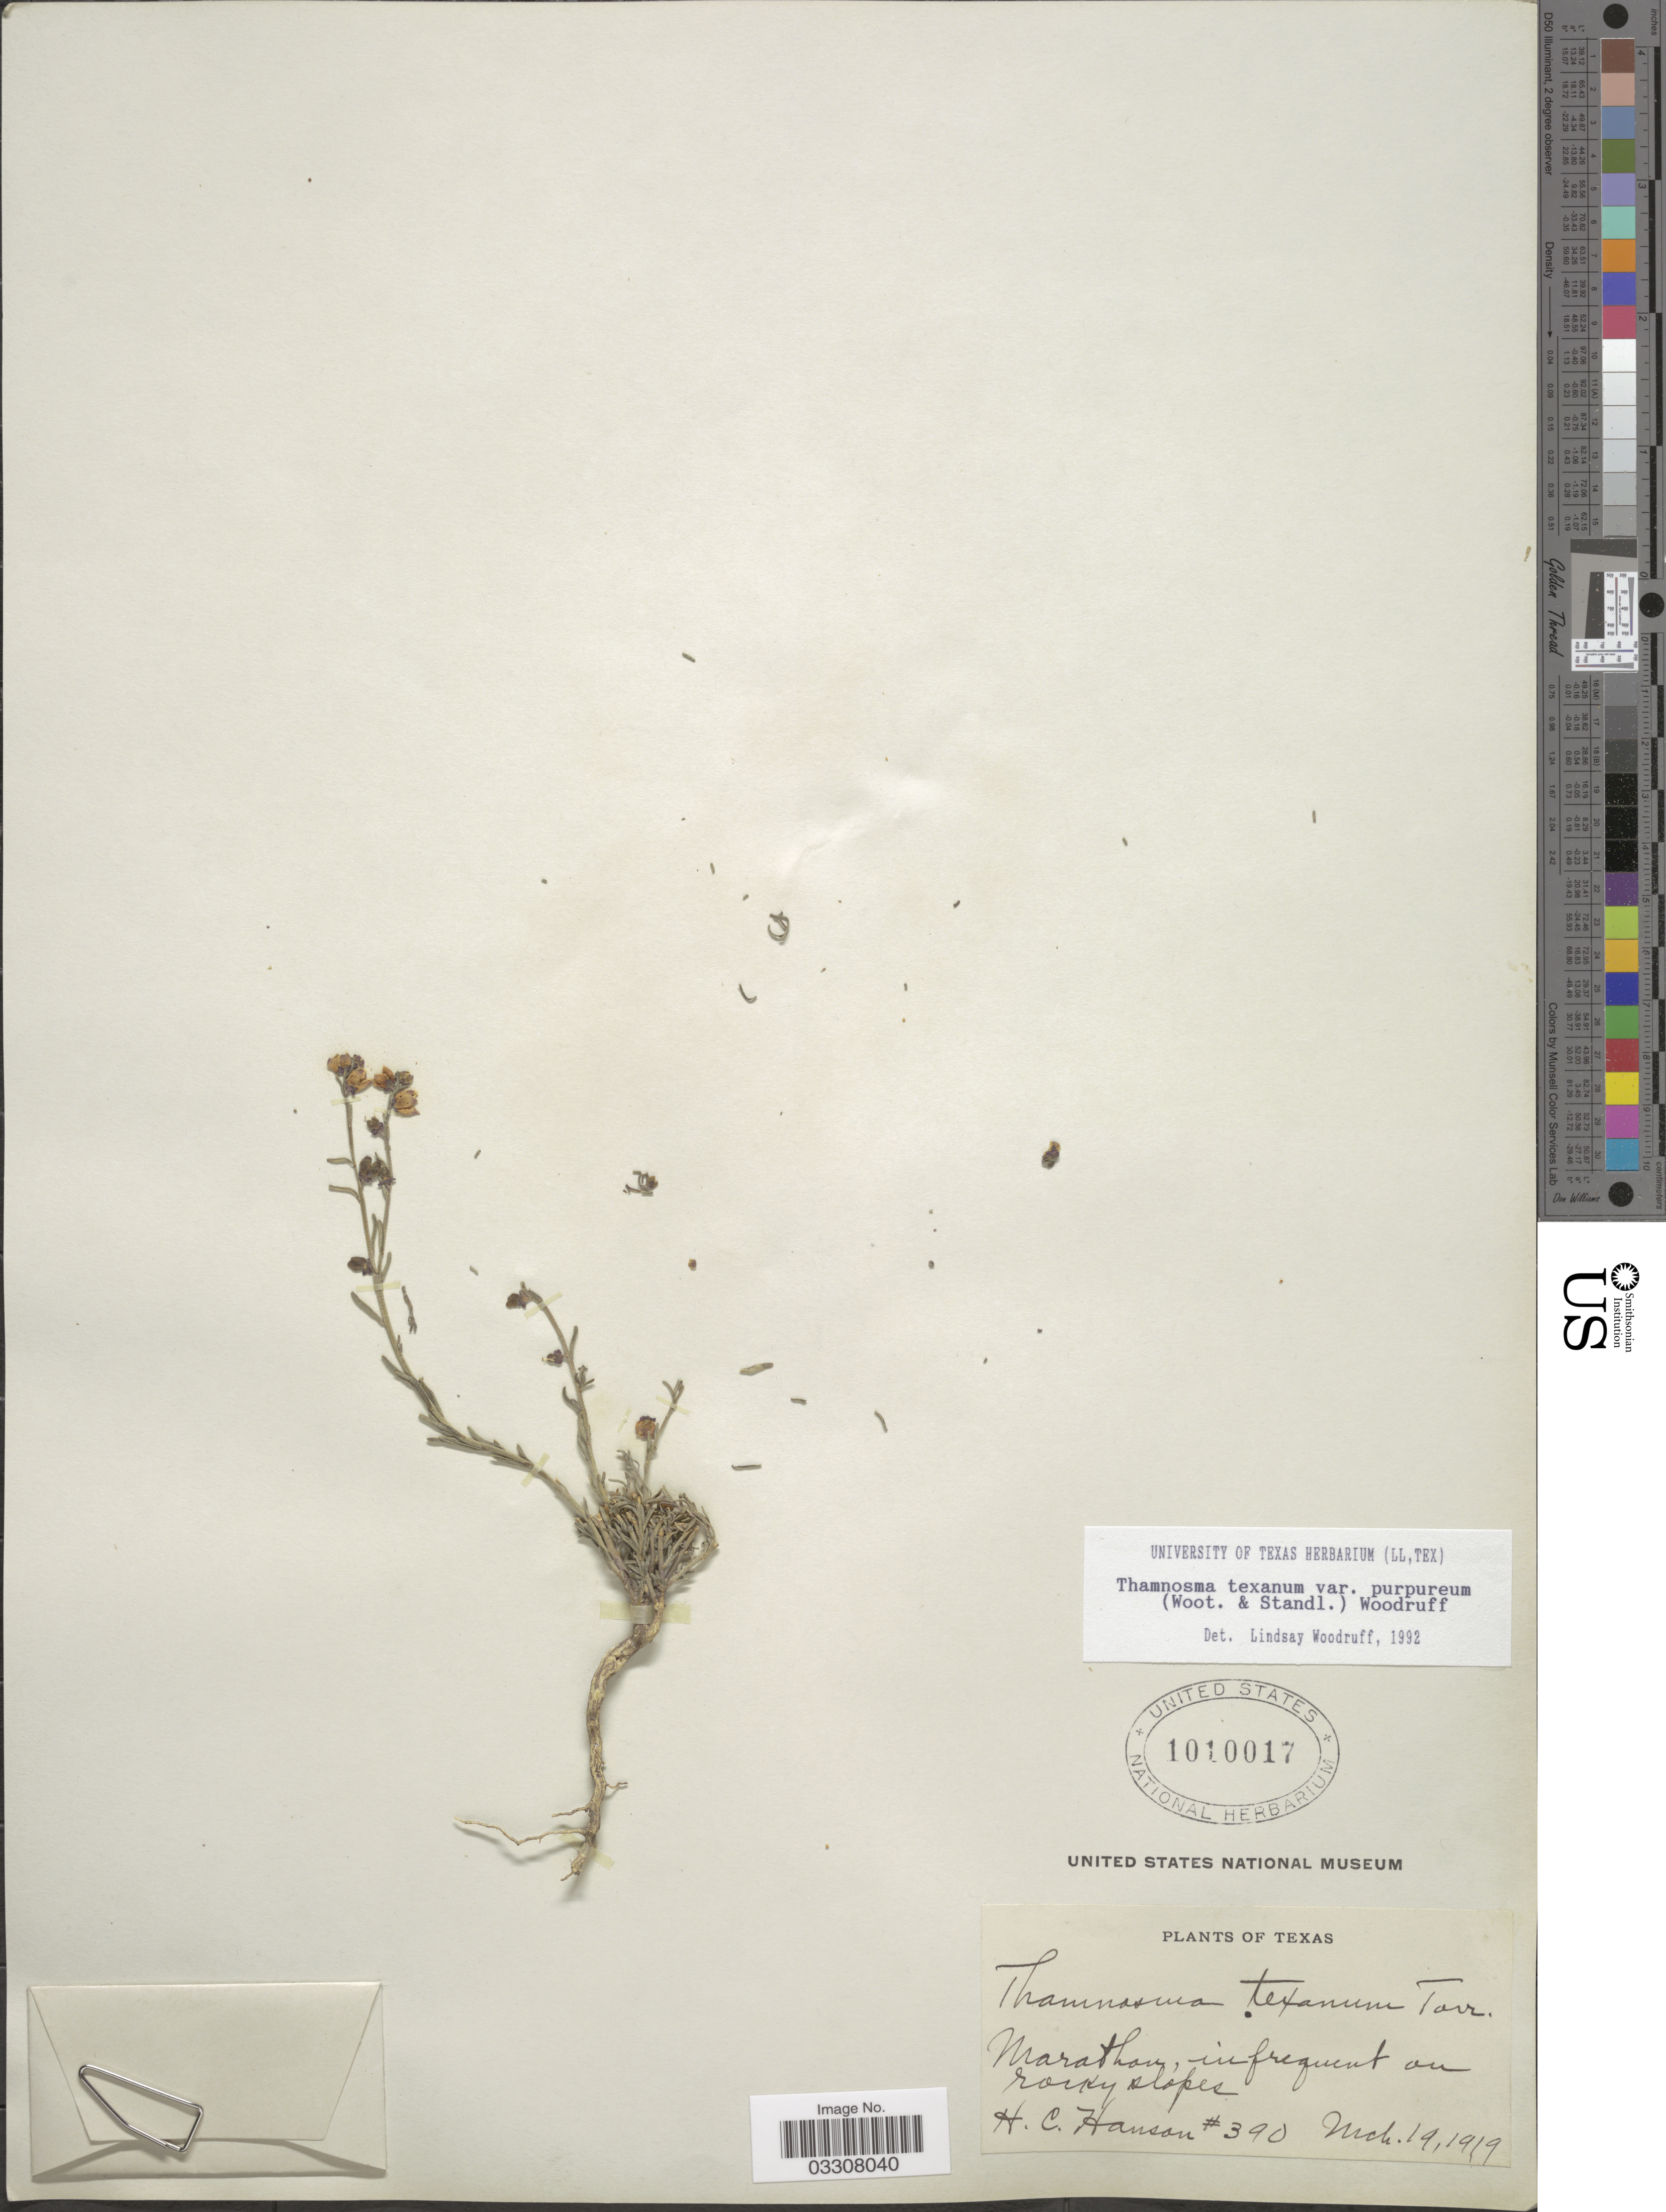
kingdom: Plantae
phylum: Tracheophyta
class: Magnoliopsida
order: Sapindales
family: Rutaceae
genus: Thamnosma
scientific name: Thamnosma texana var. purpurea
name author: (Wooton & Standl.) Woodruff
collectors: H. Hanson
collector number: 390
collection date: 1919-03-19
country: United States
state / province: Texas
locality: Marathon.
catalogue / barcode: US 1010017